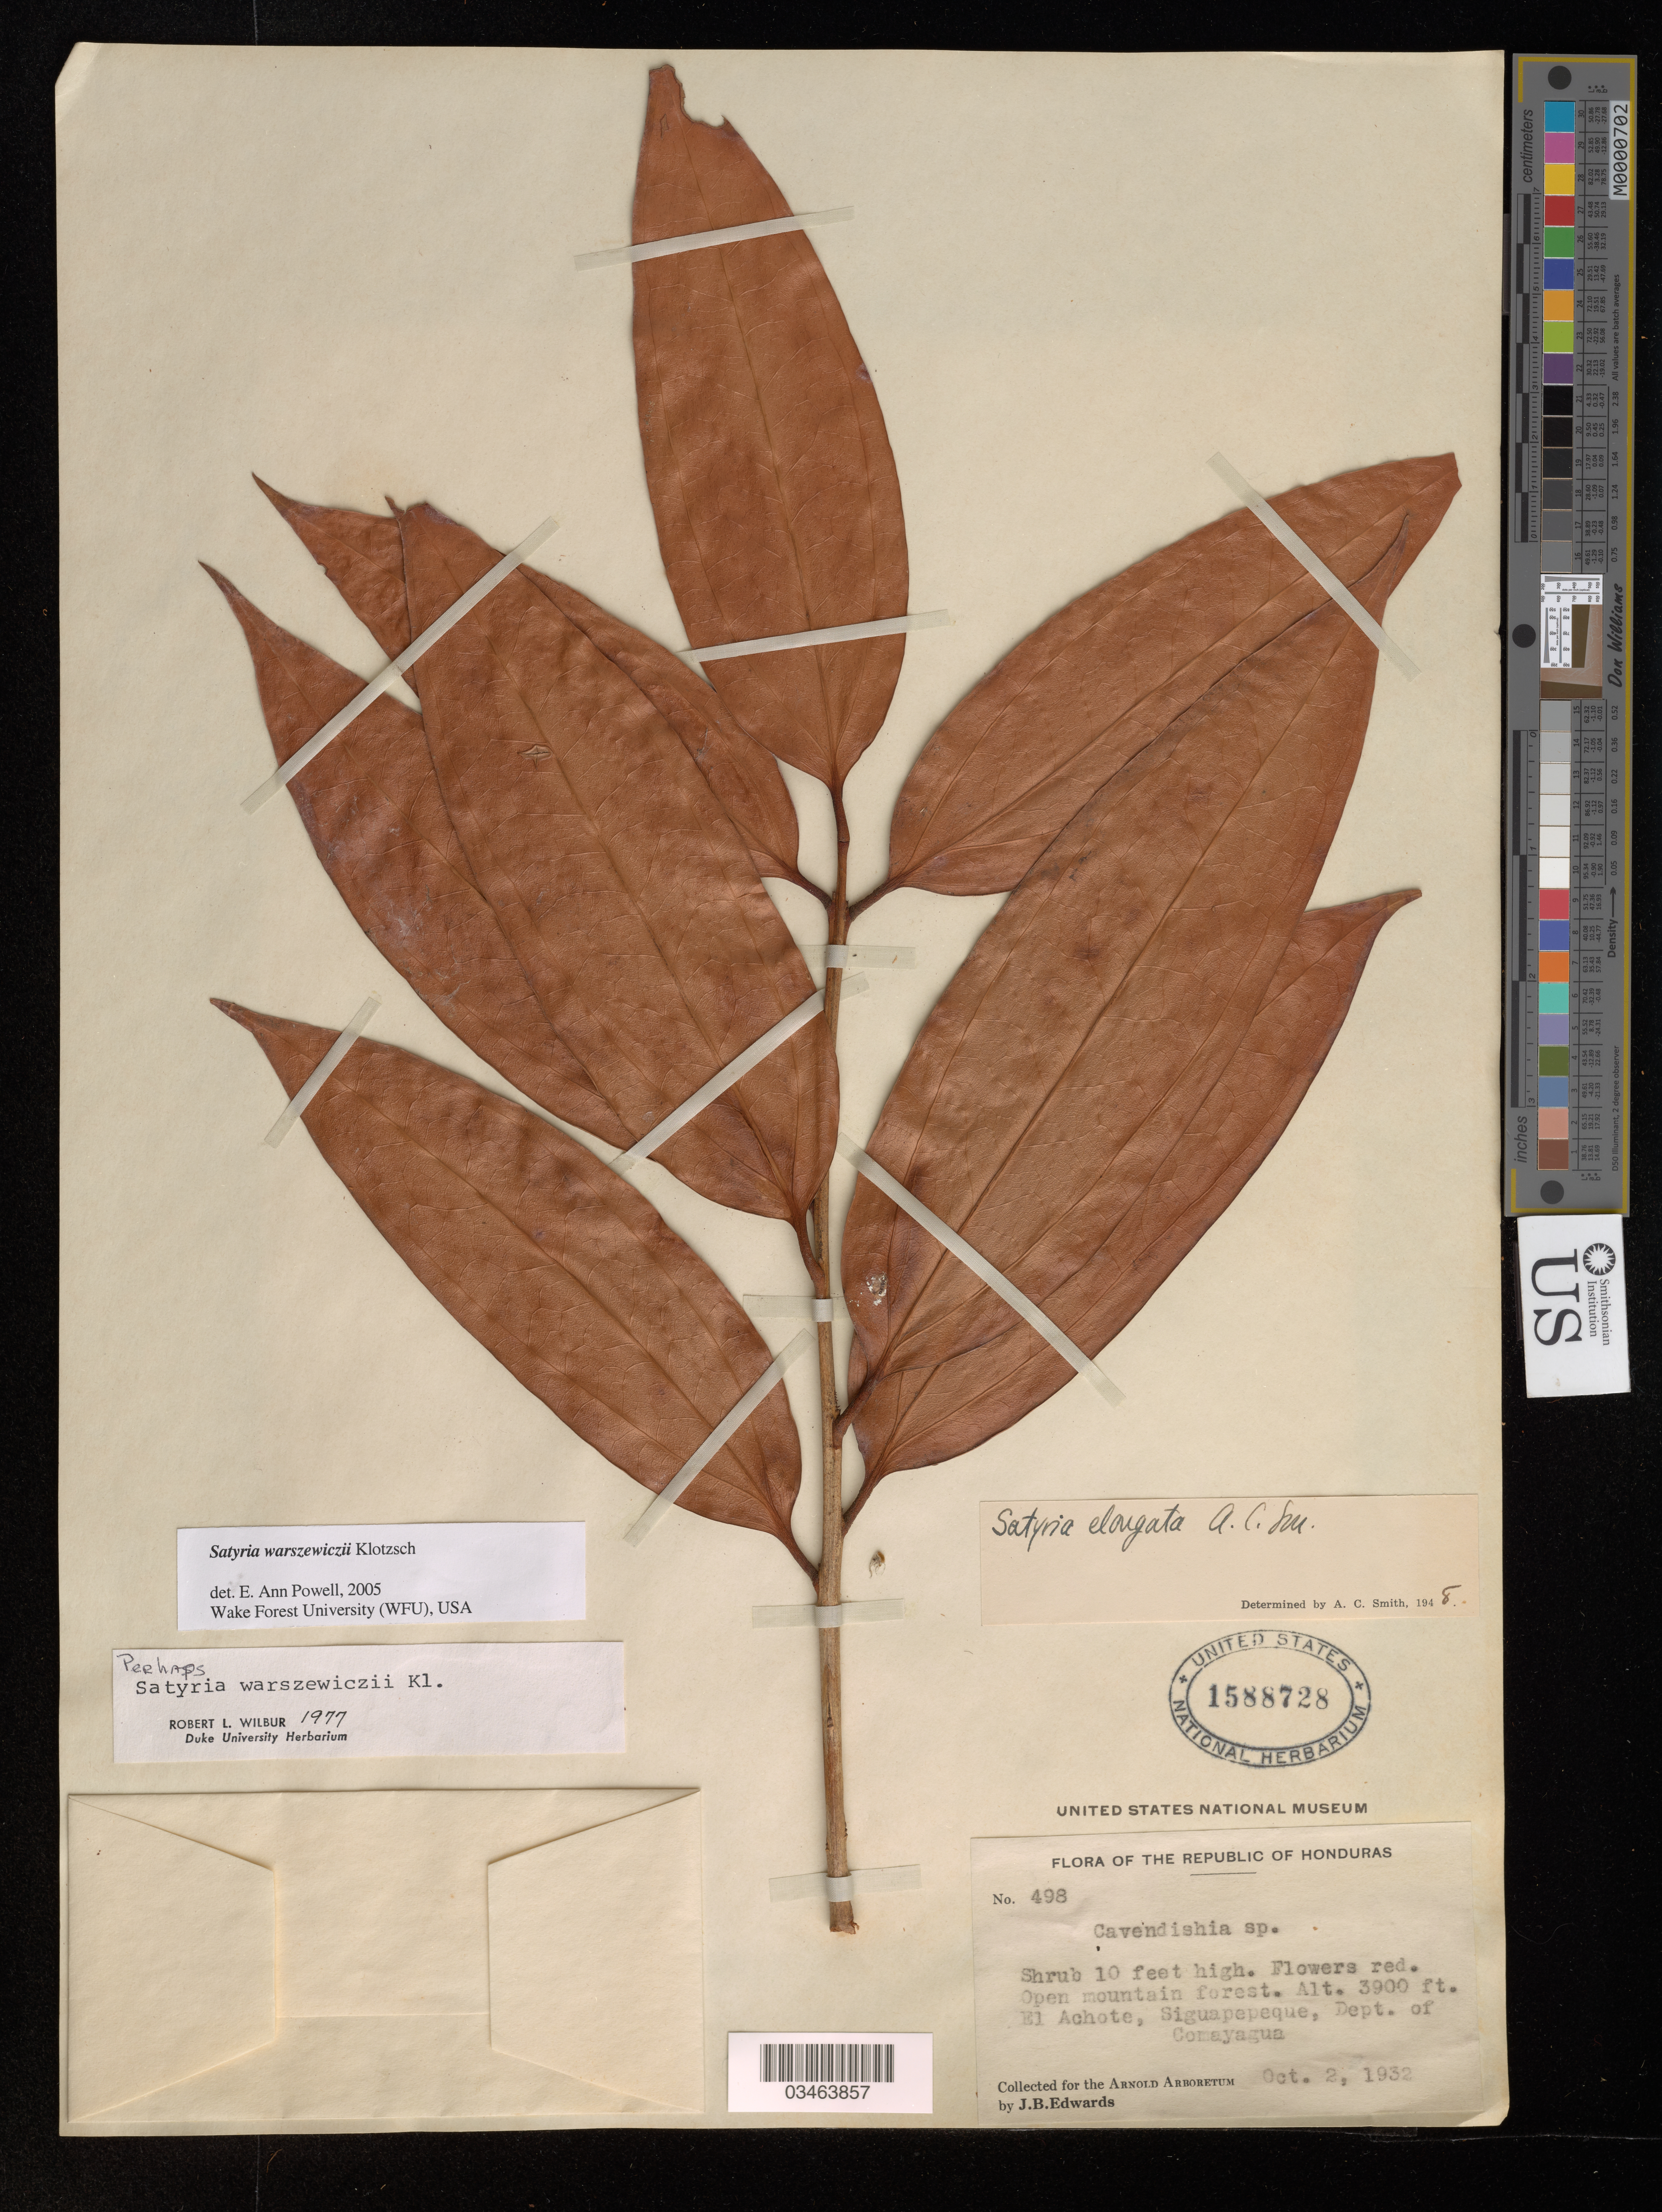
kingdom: Plantae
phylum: Tracheophyta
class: Magnoliopsida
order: Ericales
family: Ericaceae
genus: Satyria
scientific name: Satyria warszewiczii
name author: Klotzsch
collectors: J. B. Edwards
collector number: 498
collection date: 1932-10-02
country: Honduras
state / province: Comayagua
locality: Republic of Honduras. El Achote, Siguapepeque, Dept. of Comeyagua.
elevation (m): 1189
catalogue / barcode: US 1588728